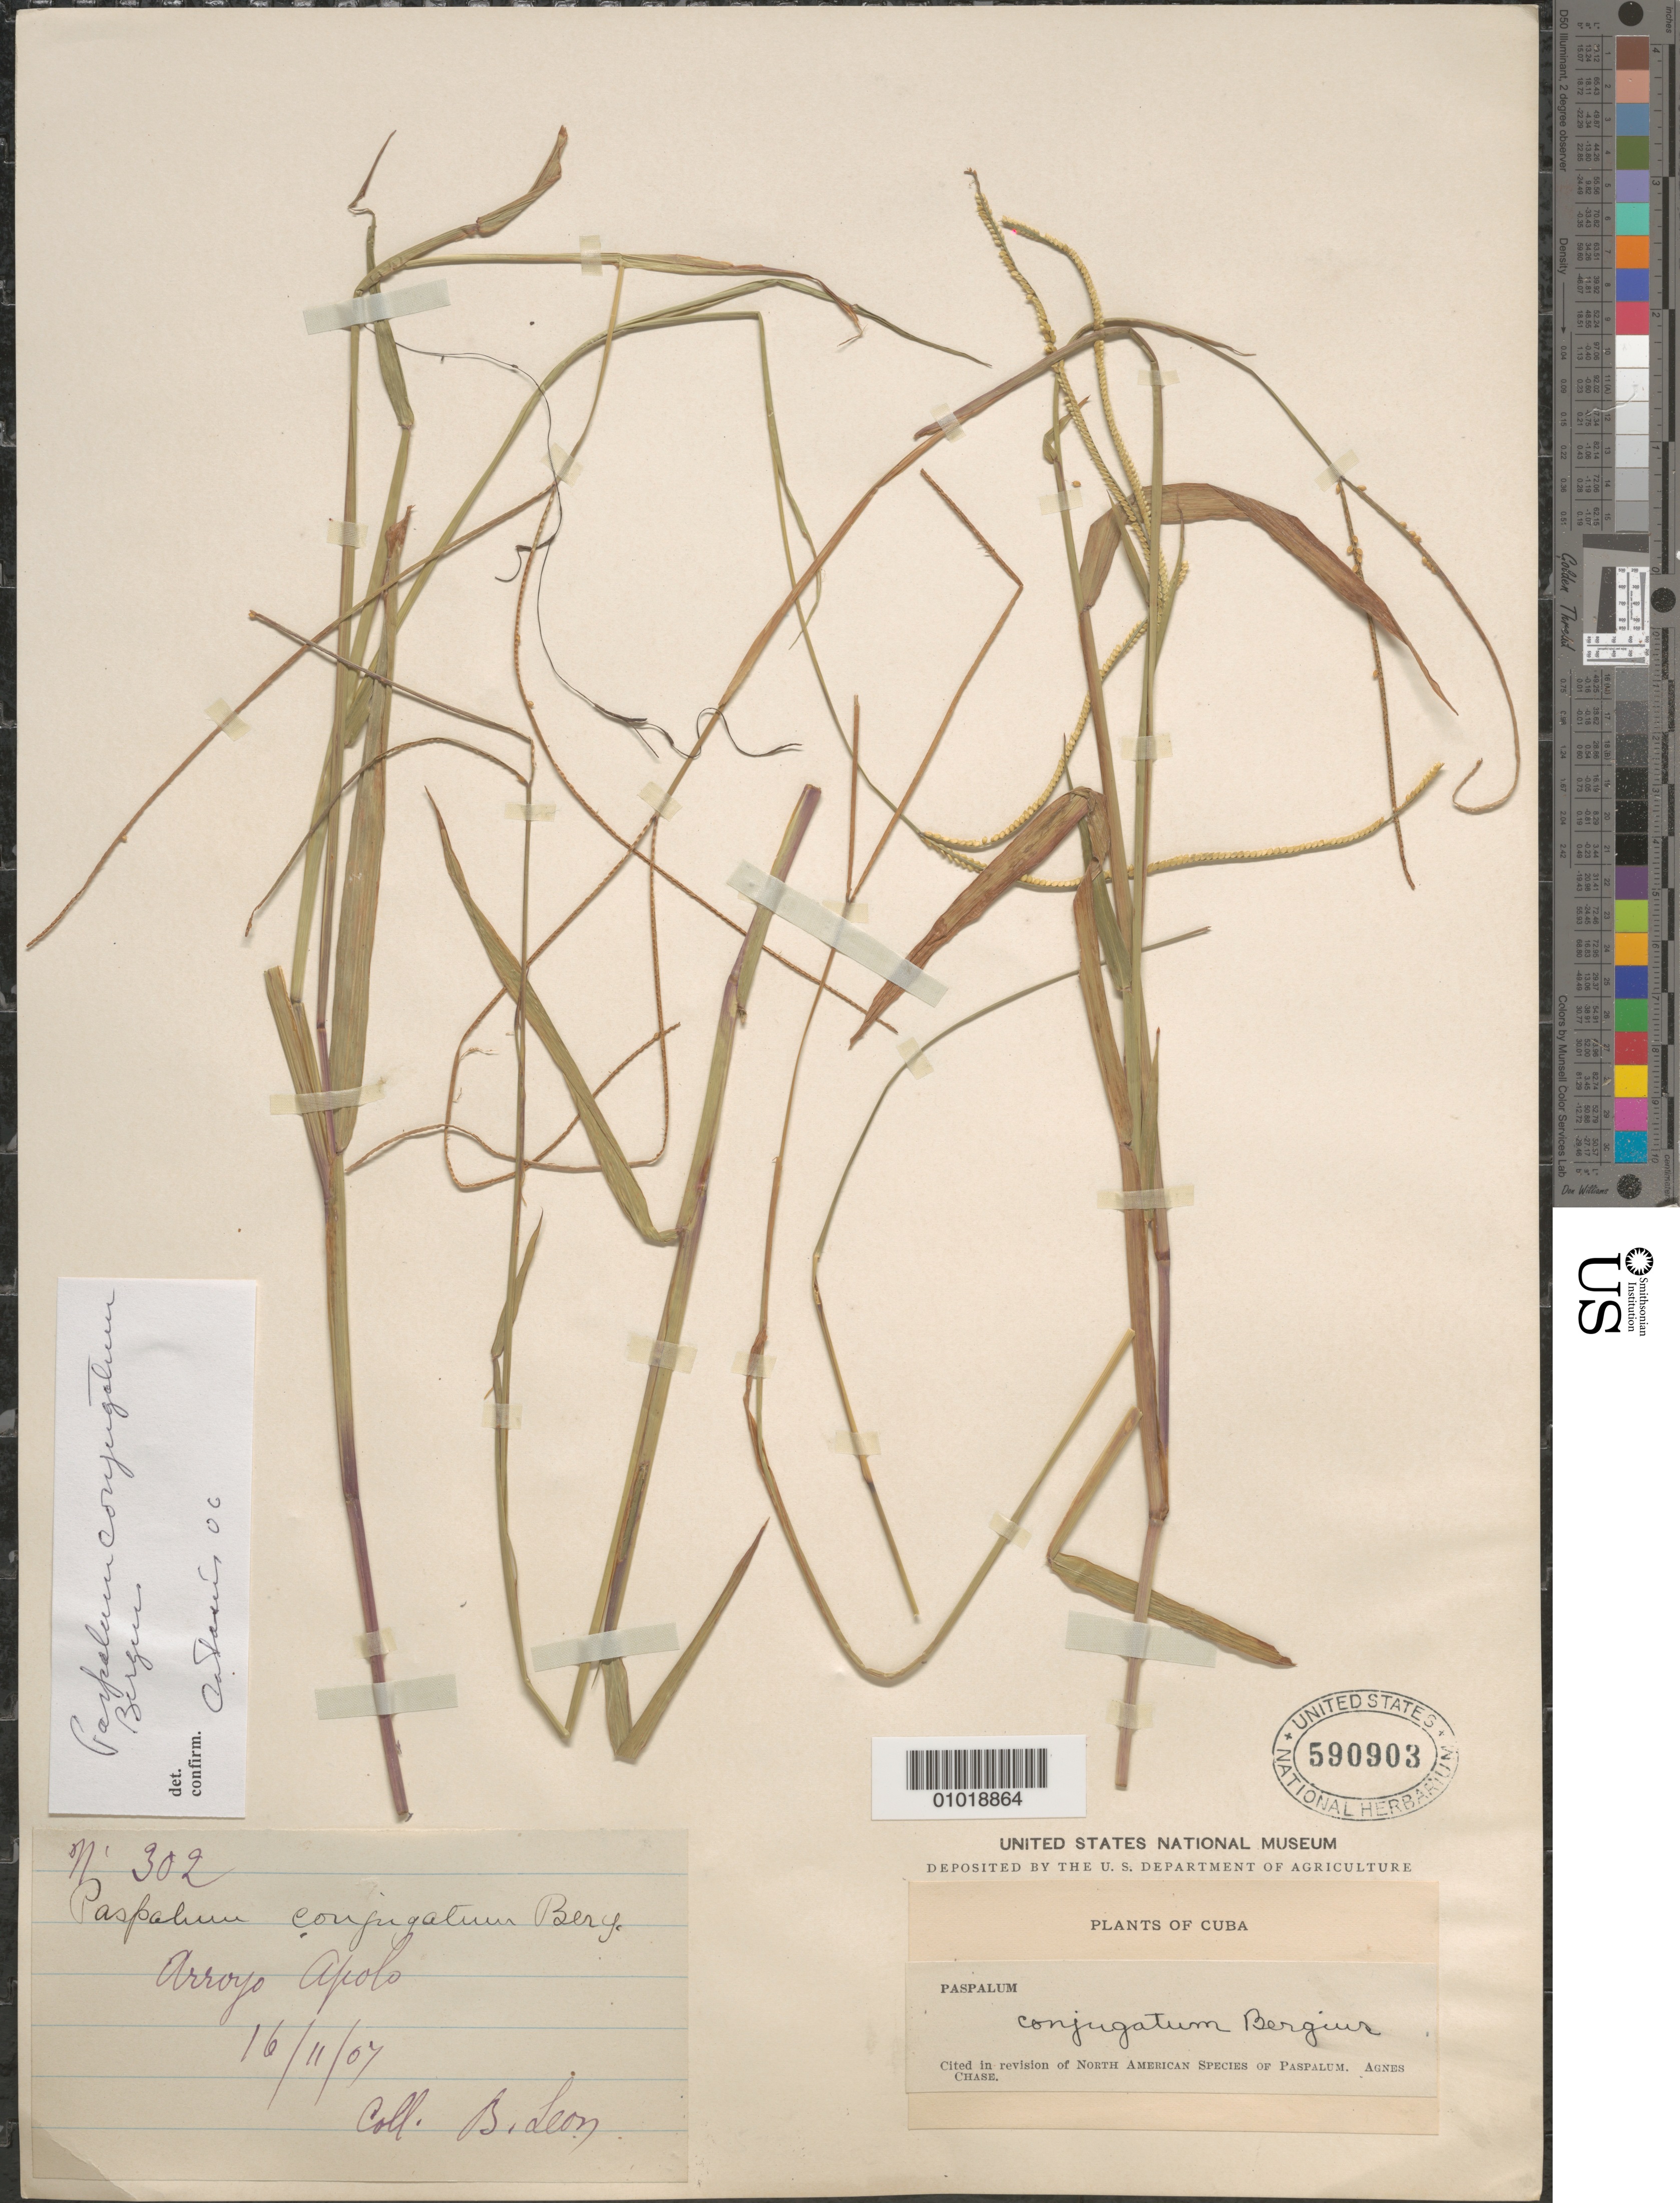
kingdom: Plantae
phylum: Tracheophyta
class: Liliopsida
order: Poales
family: Poaceae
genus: Paspalum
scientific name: Paspalum conjugatum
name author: P.J. Bergius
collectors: Bro. León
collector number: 302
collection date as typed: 16 Nov 1907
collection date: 1907-11-16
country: Cuba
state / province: La Habana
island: Cuba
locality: Arroyo Apolo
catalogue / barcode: US 590903